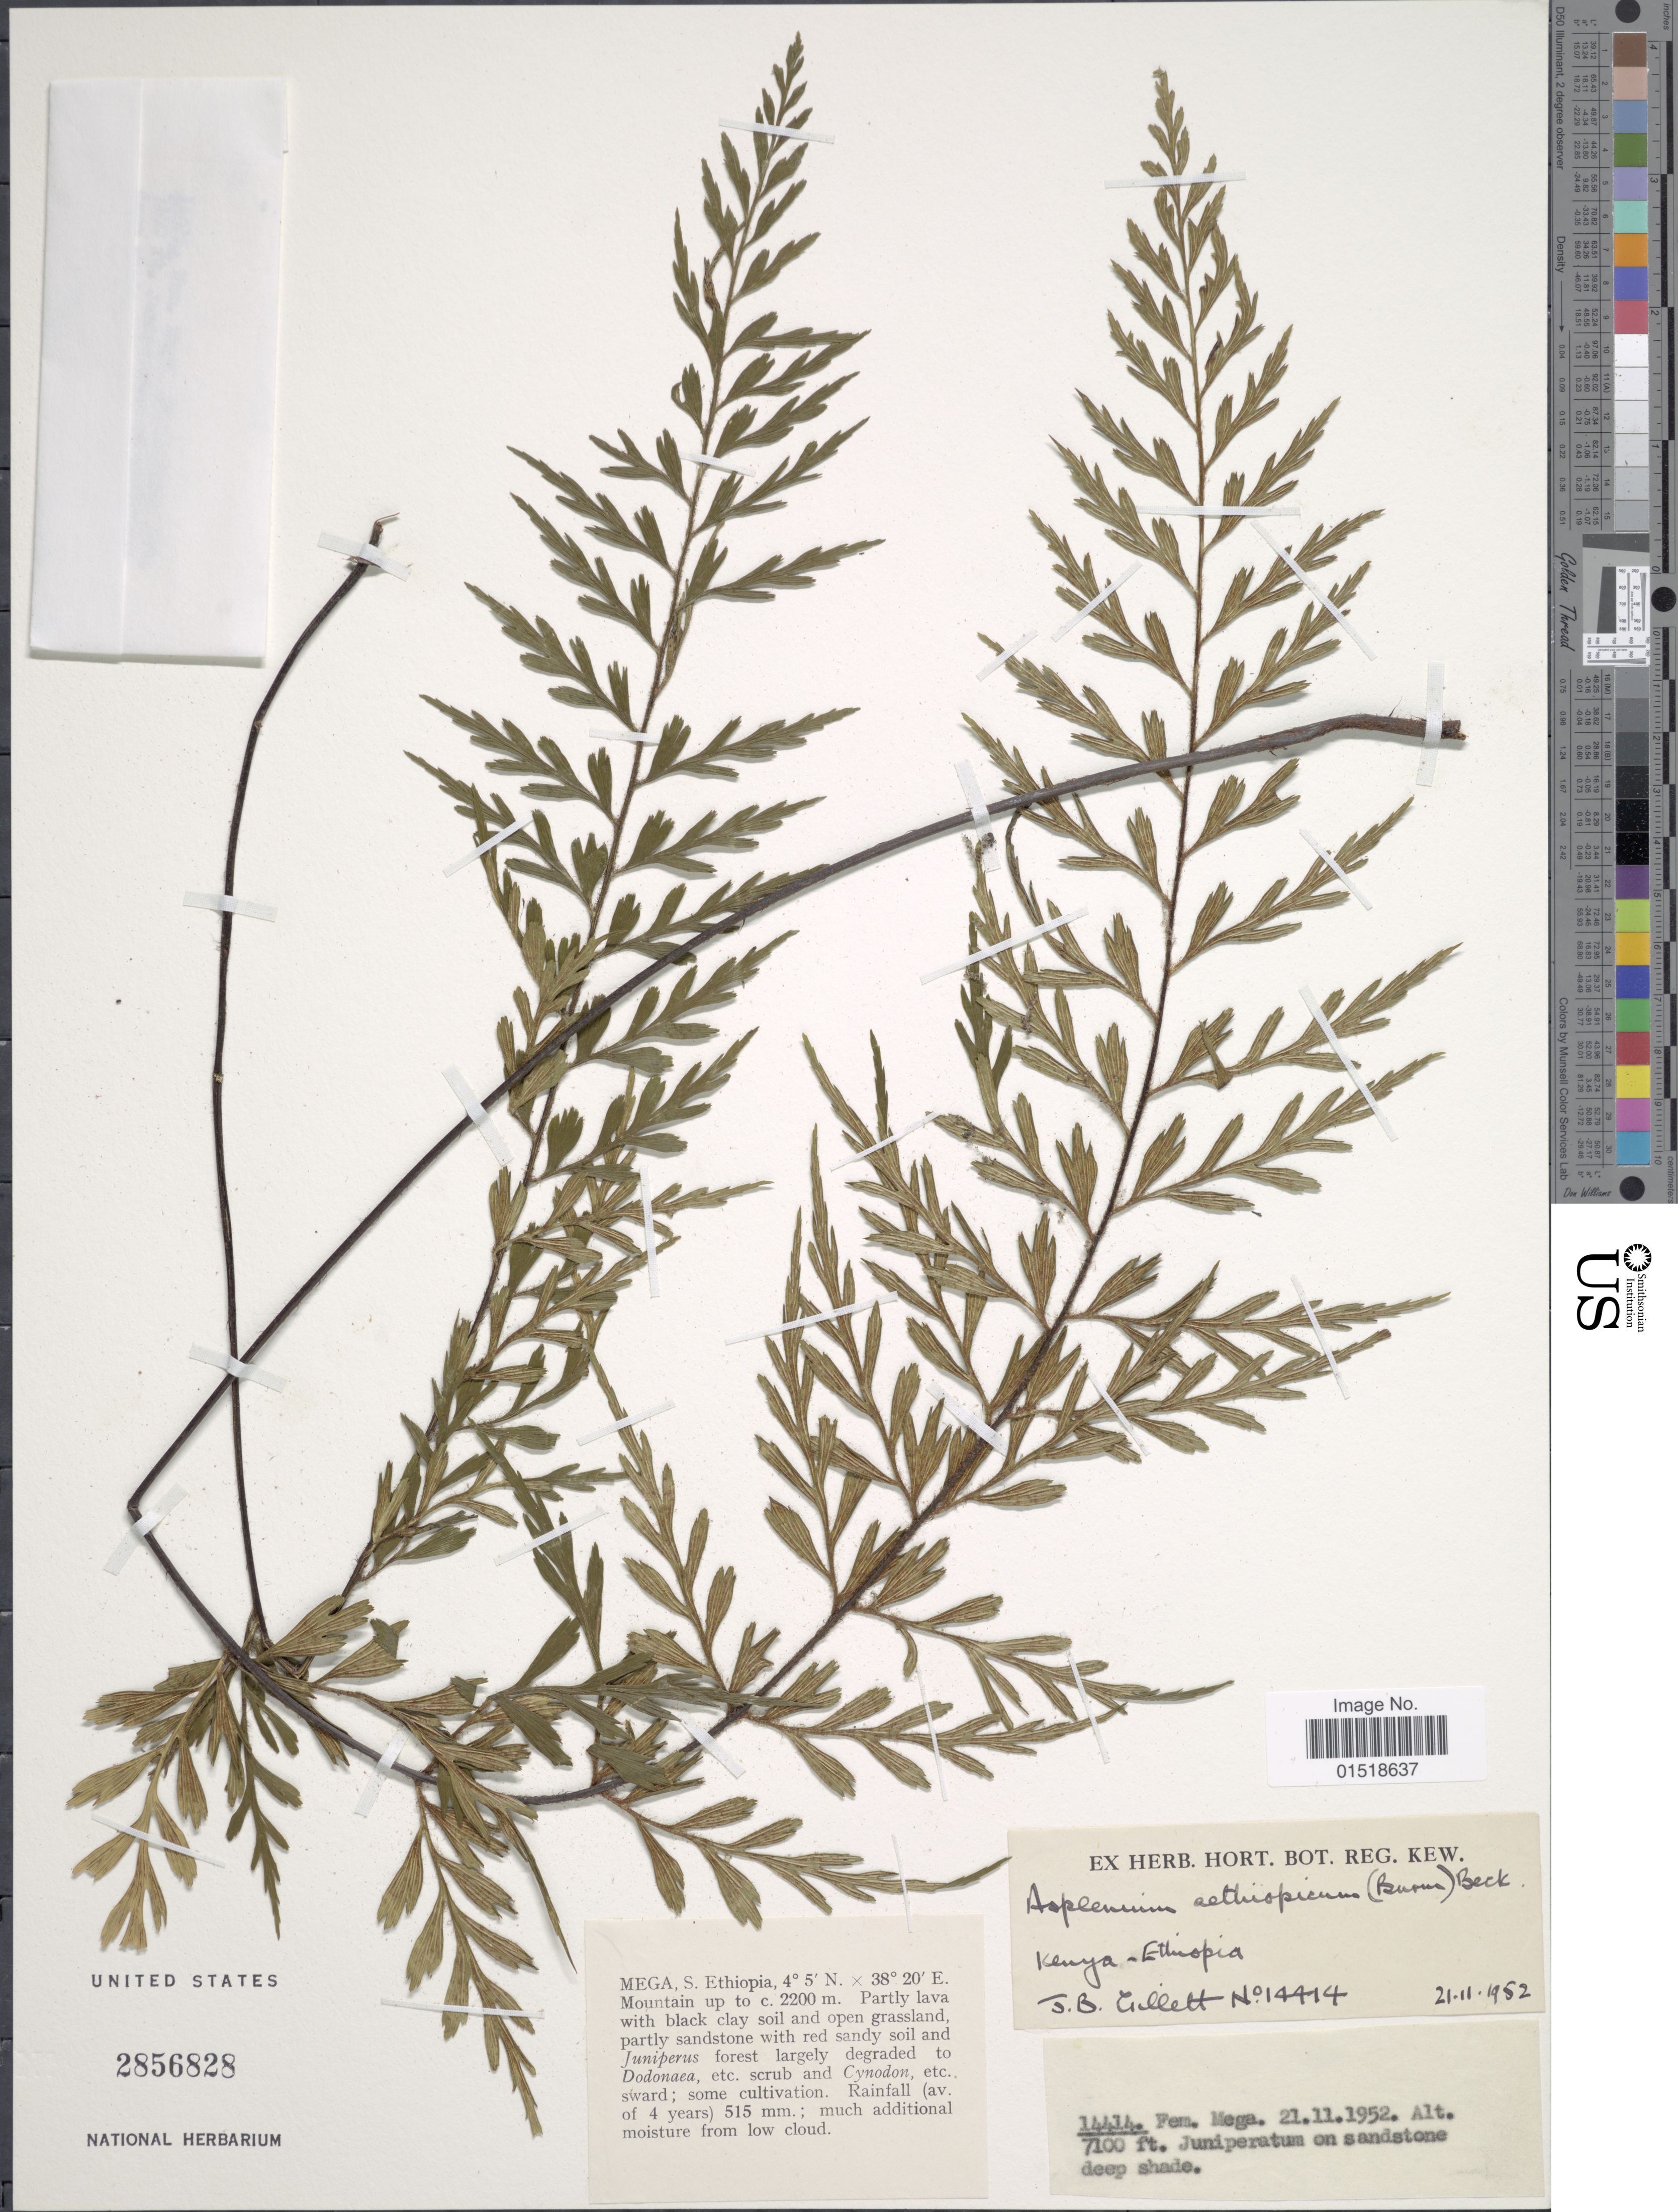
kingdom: Plantae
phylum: Tracheophyta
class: Polypodiopsida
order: Polypodiales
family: Aspleniaceae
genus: Asplenium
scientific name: Asplenium aethiopicum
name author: (Burm. f.) Bech.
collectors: J. B. Gillett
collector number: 14414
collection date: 1952-11-21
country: Ethiopia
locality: Mega, S. Ethiopia.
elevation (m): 2200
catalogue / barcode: US 2856828